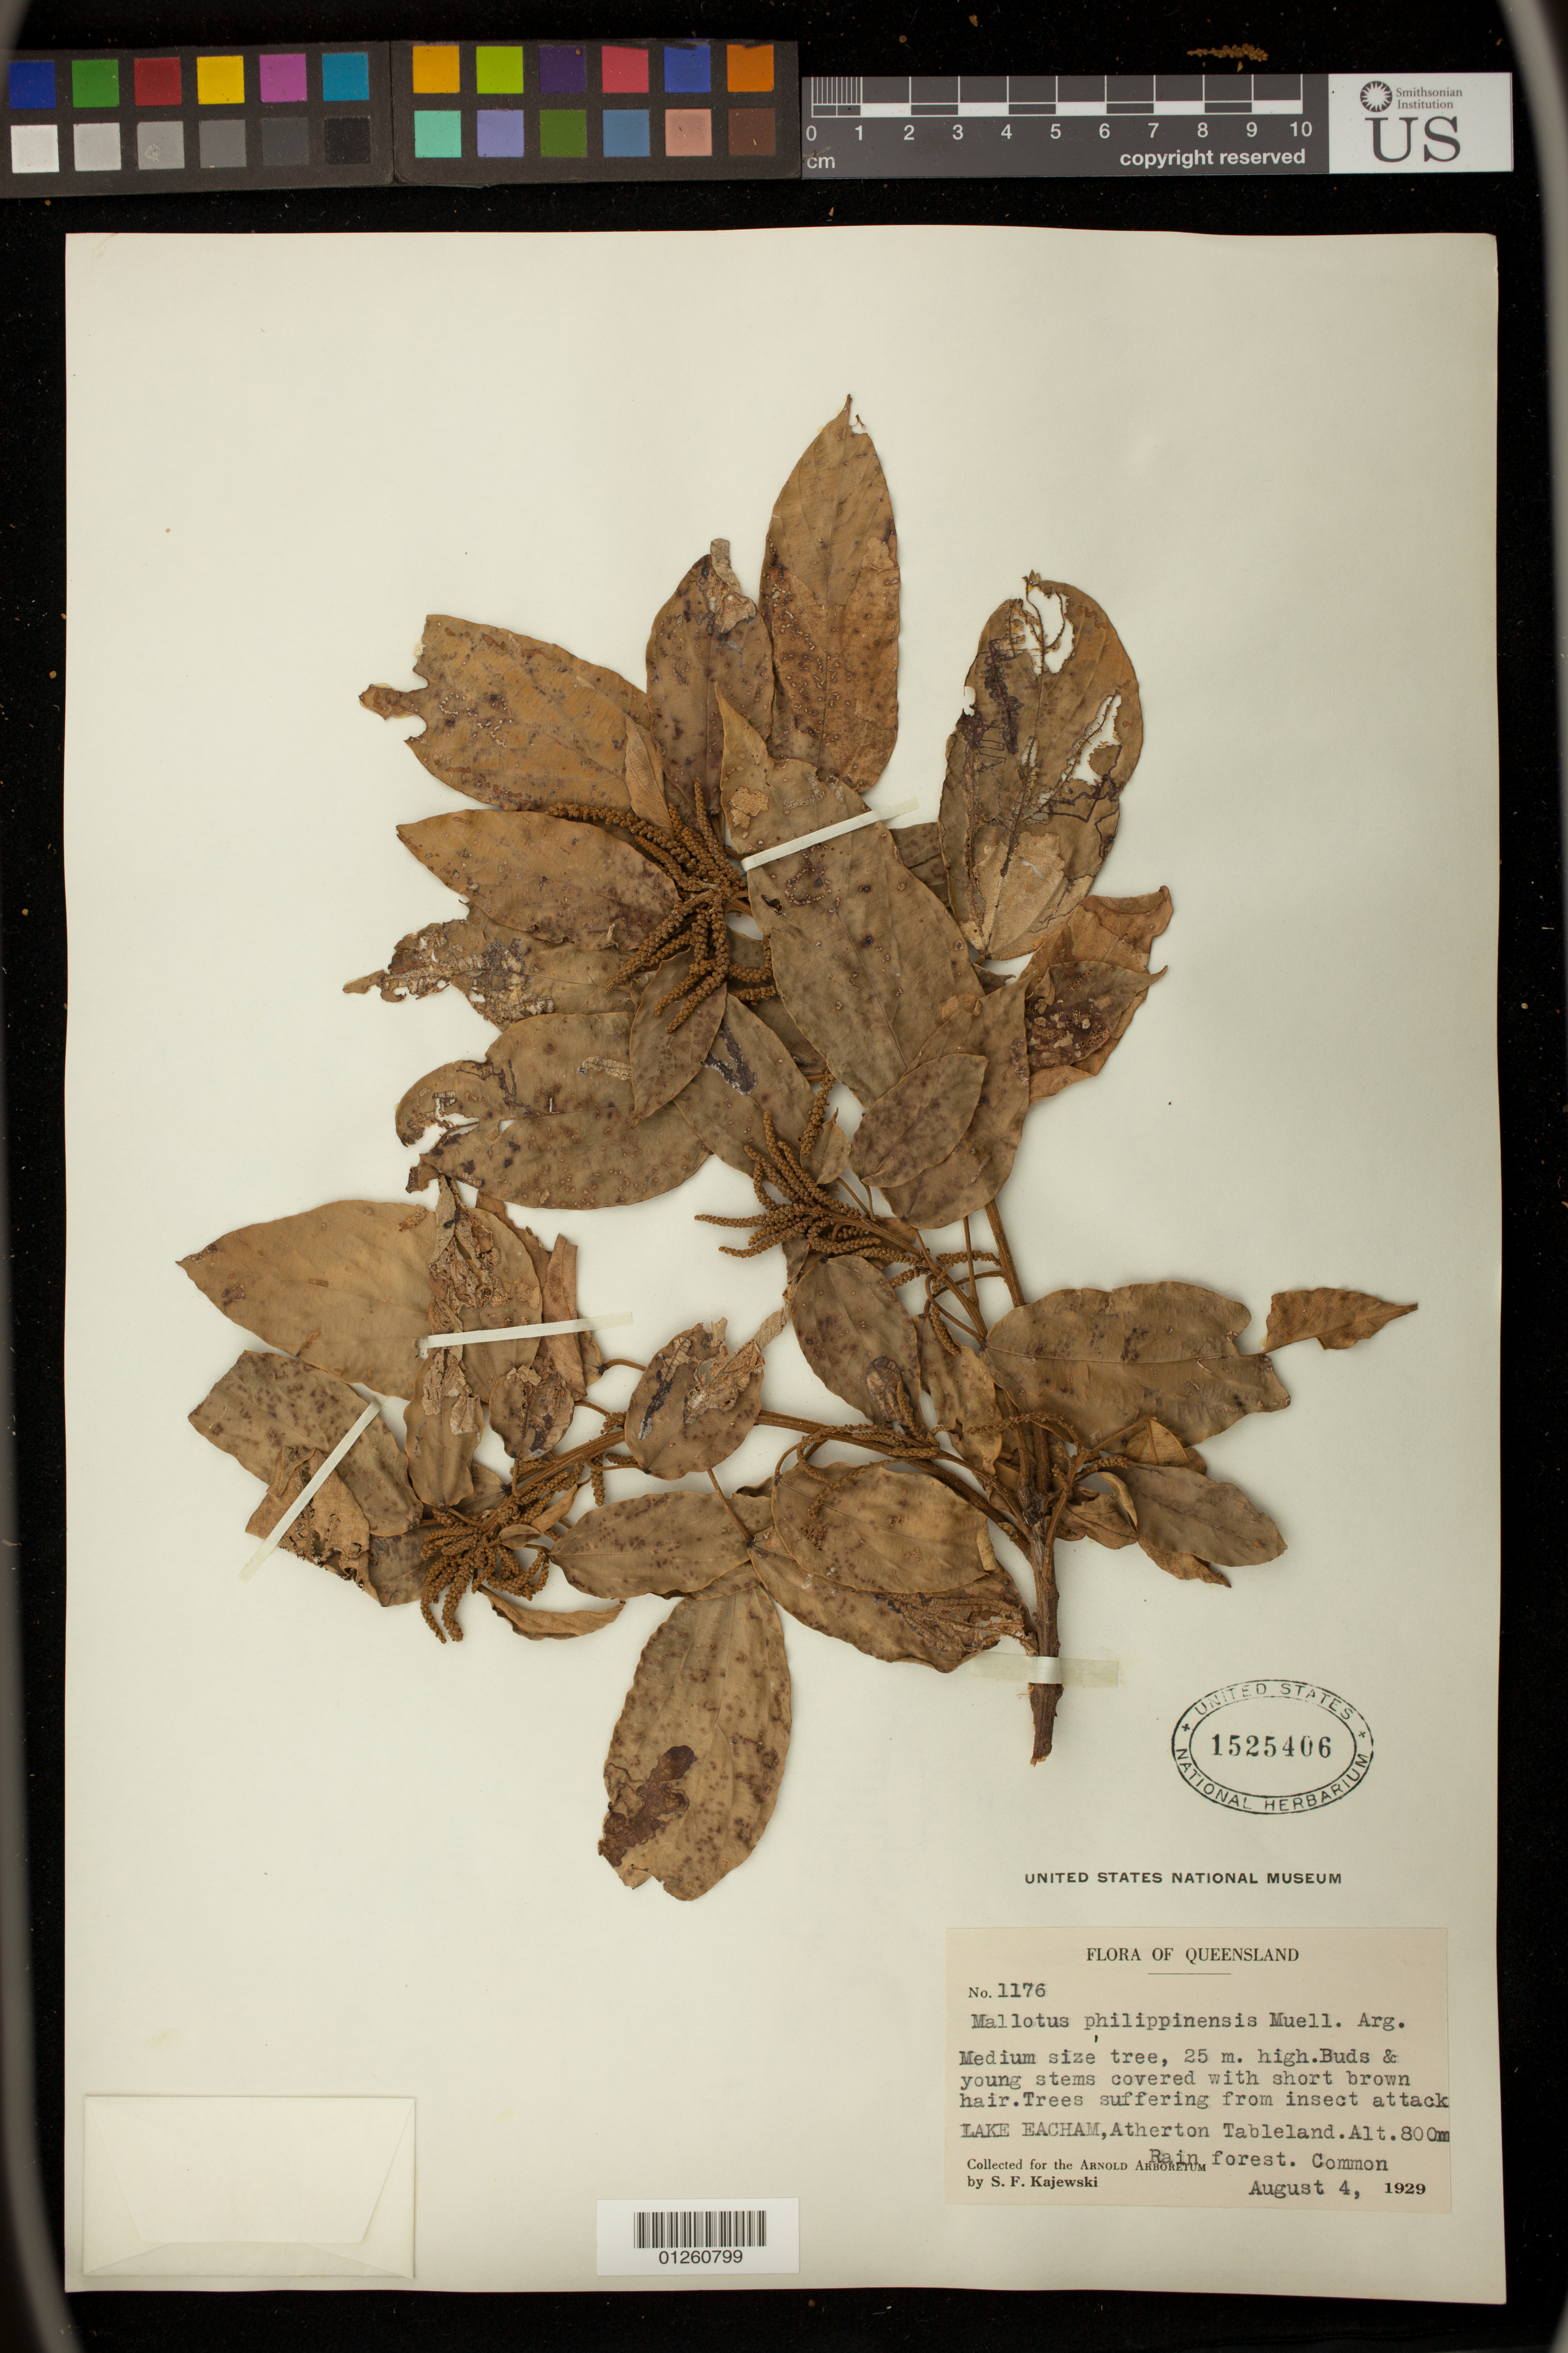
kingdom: Plantae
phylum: Tracheophyta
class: Magnoliopsida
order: Malpighiales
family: Euphorbiaceae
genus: Mallotus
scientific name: Mallotus philippensis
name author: (Lam.) Müll. Arg.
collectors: S. Kajewski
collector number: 1176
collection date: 1929-08-04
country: Australia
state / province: Queensland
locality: Lake Eacham, Atherton Tableland.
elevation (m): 800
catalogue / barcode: US 1525406